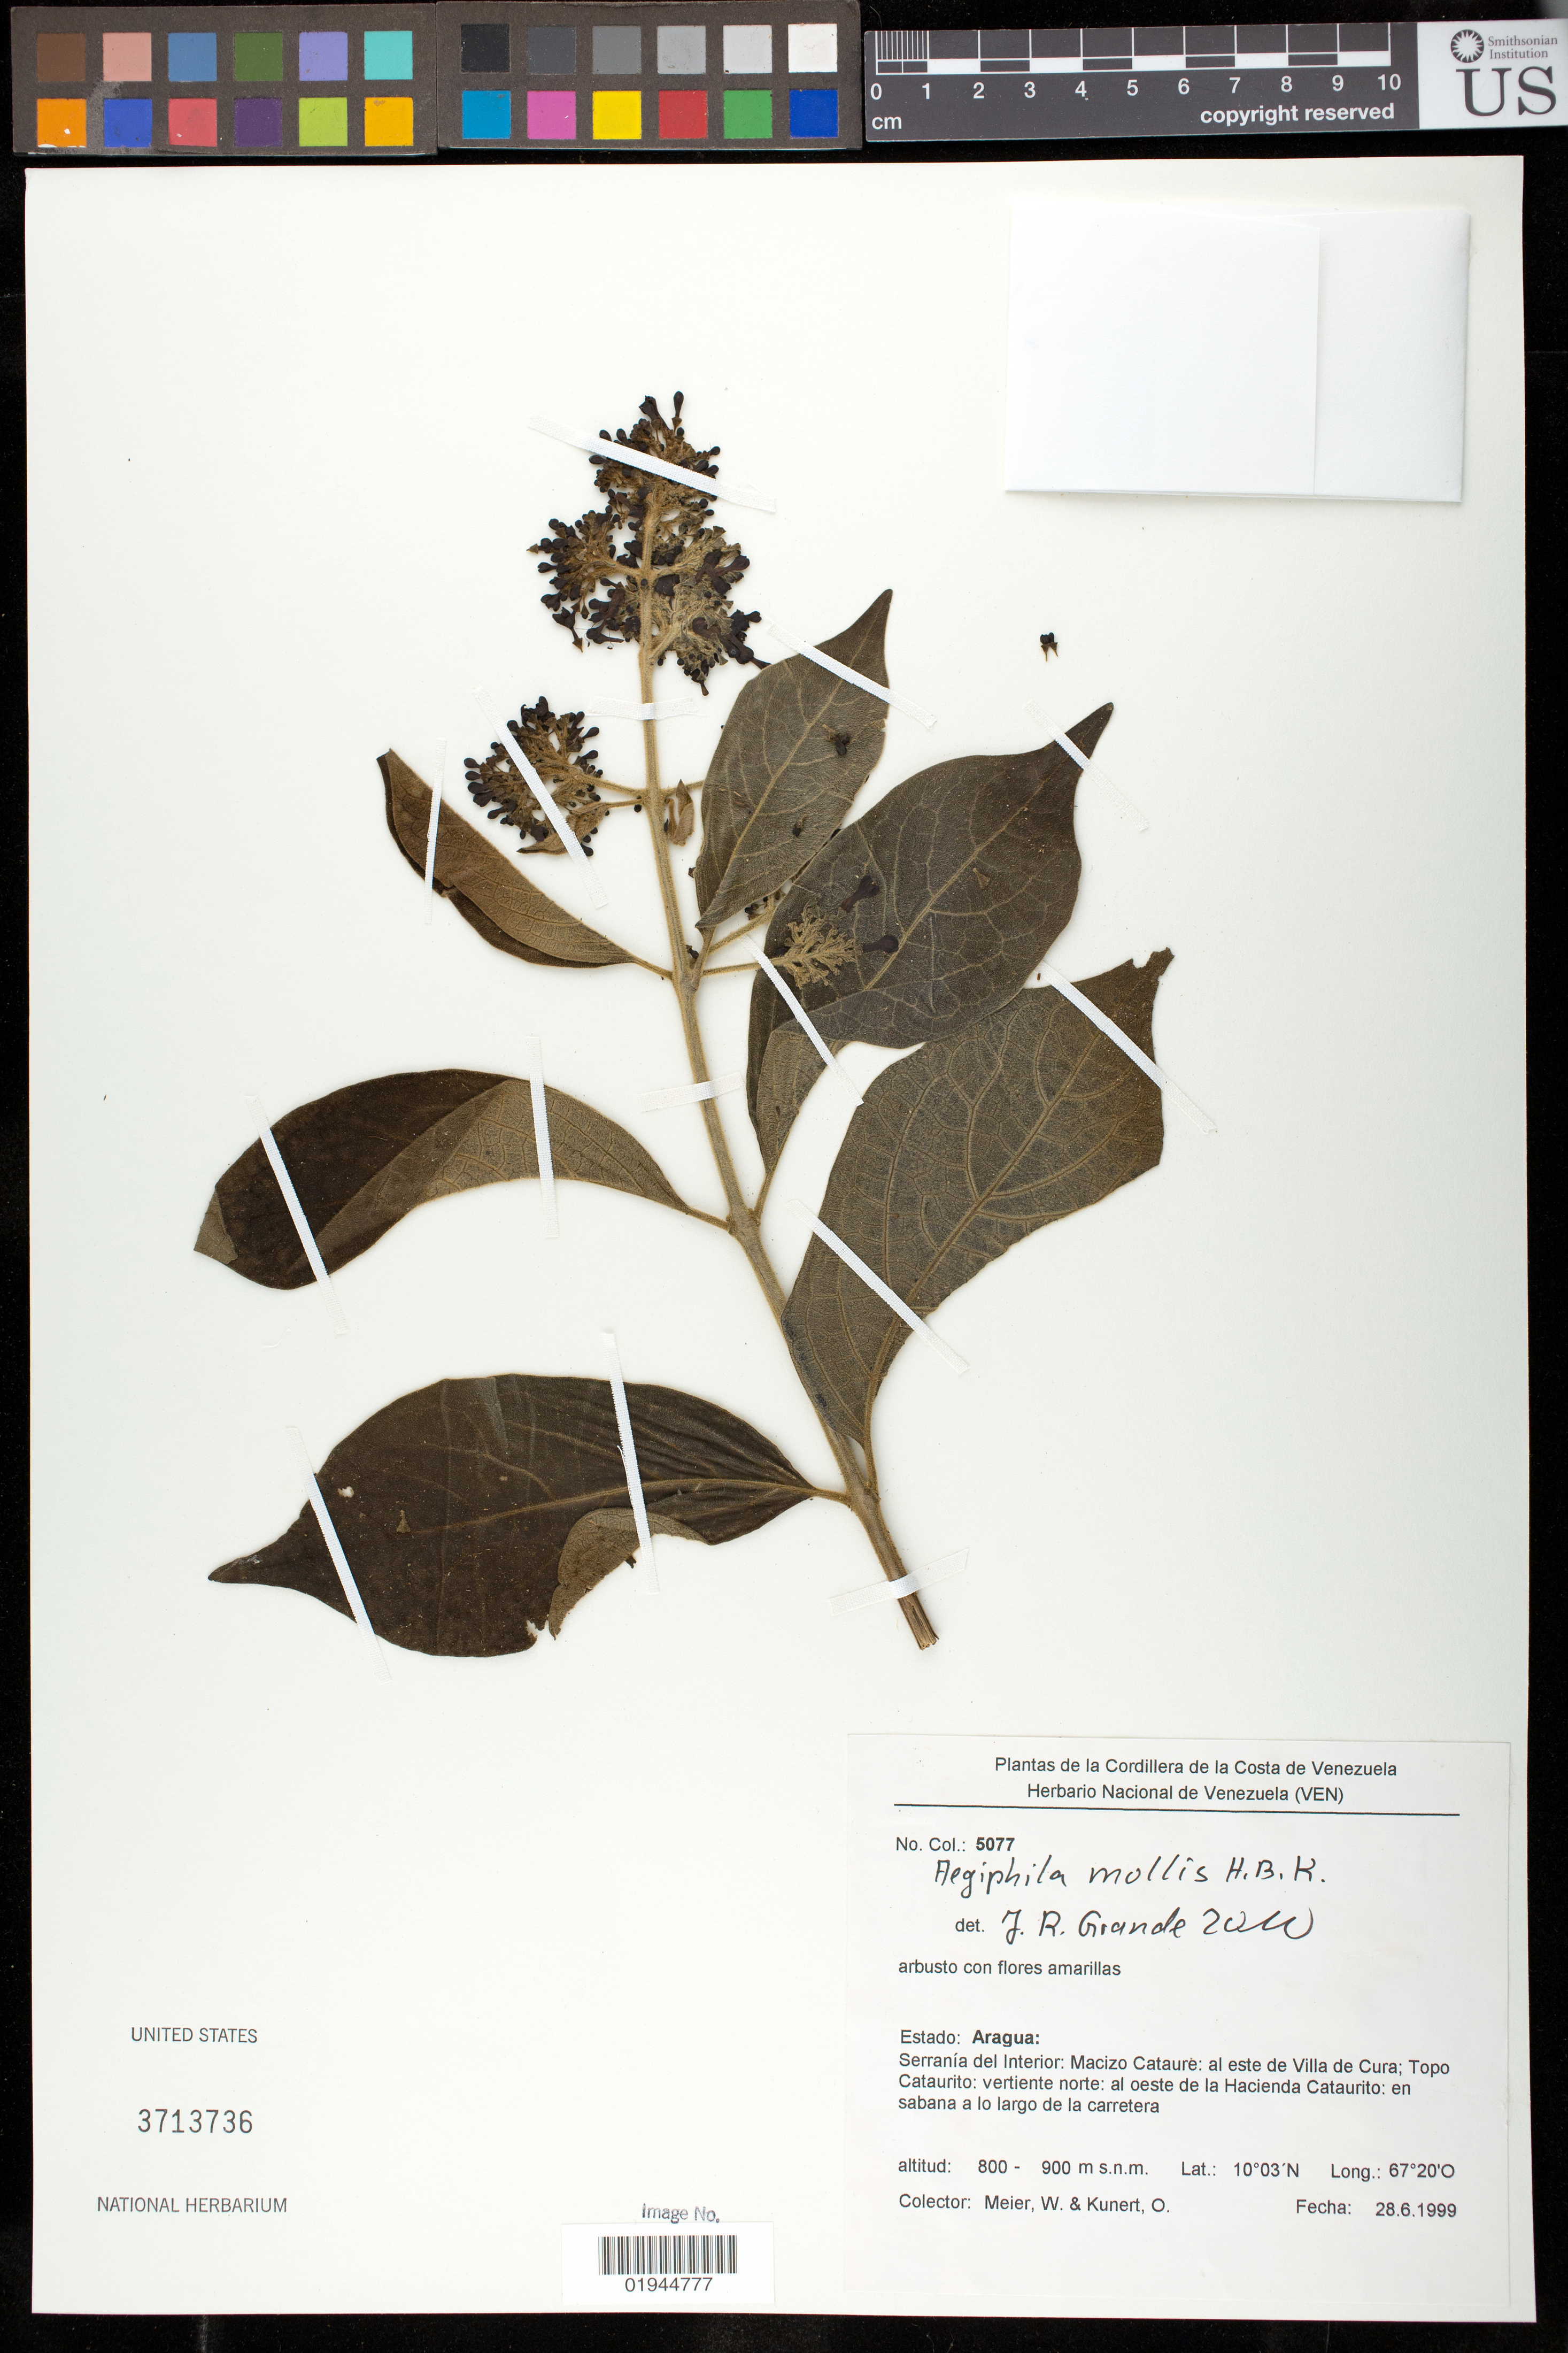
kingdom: Plantae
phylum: Tracheophyta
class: Magnoliopsida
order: Lamiales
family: Lamiaceae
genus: Aegiphila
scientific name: Aegiphila mollis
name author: Kunth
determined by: Grande, J. R.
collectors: W. Meier & O. Kunert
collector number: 5077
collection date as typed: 28 Jun 1999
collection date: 1999-06-28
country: Venezuela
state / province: Aragua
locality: Serranía del Interior: Macizo Cataure: al este de Villa de Cura; Topo Cataurito: vertiente norte: al oeste de la Hacienda Cataurito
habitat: en sabana a lo largo de la carretera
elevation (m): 800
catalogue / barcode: US 3713736